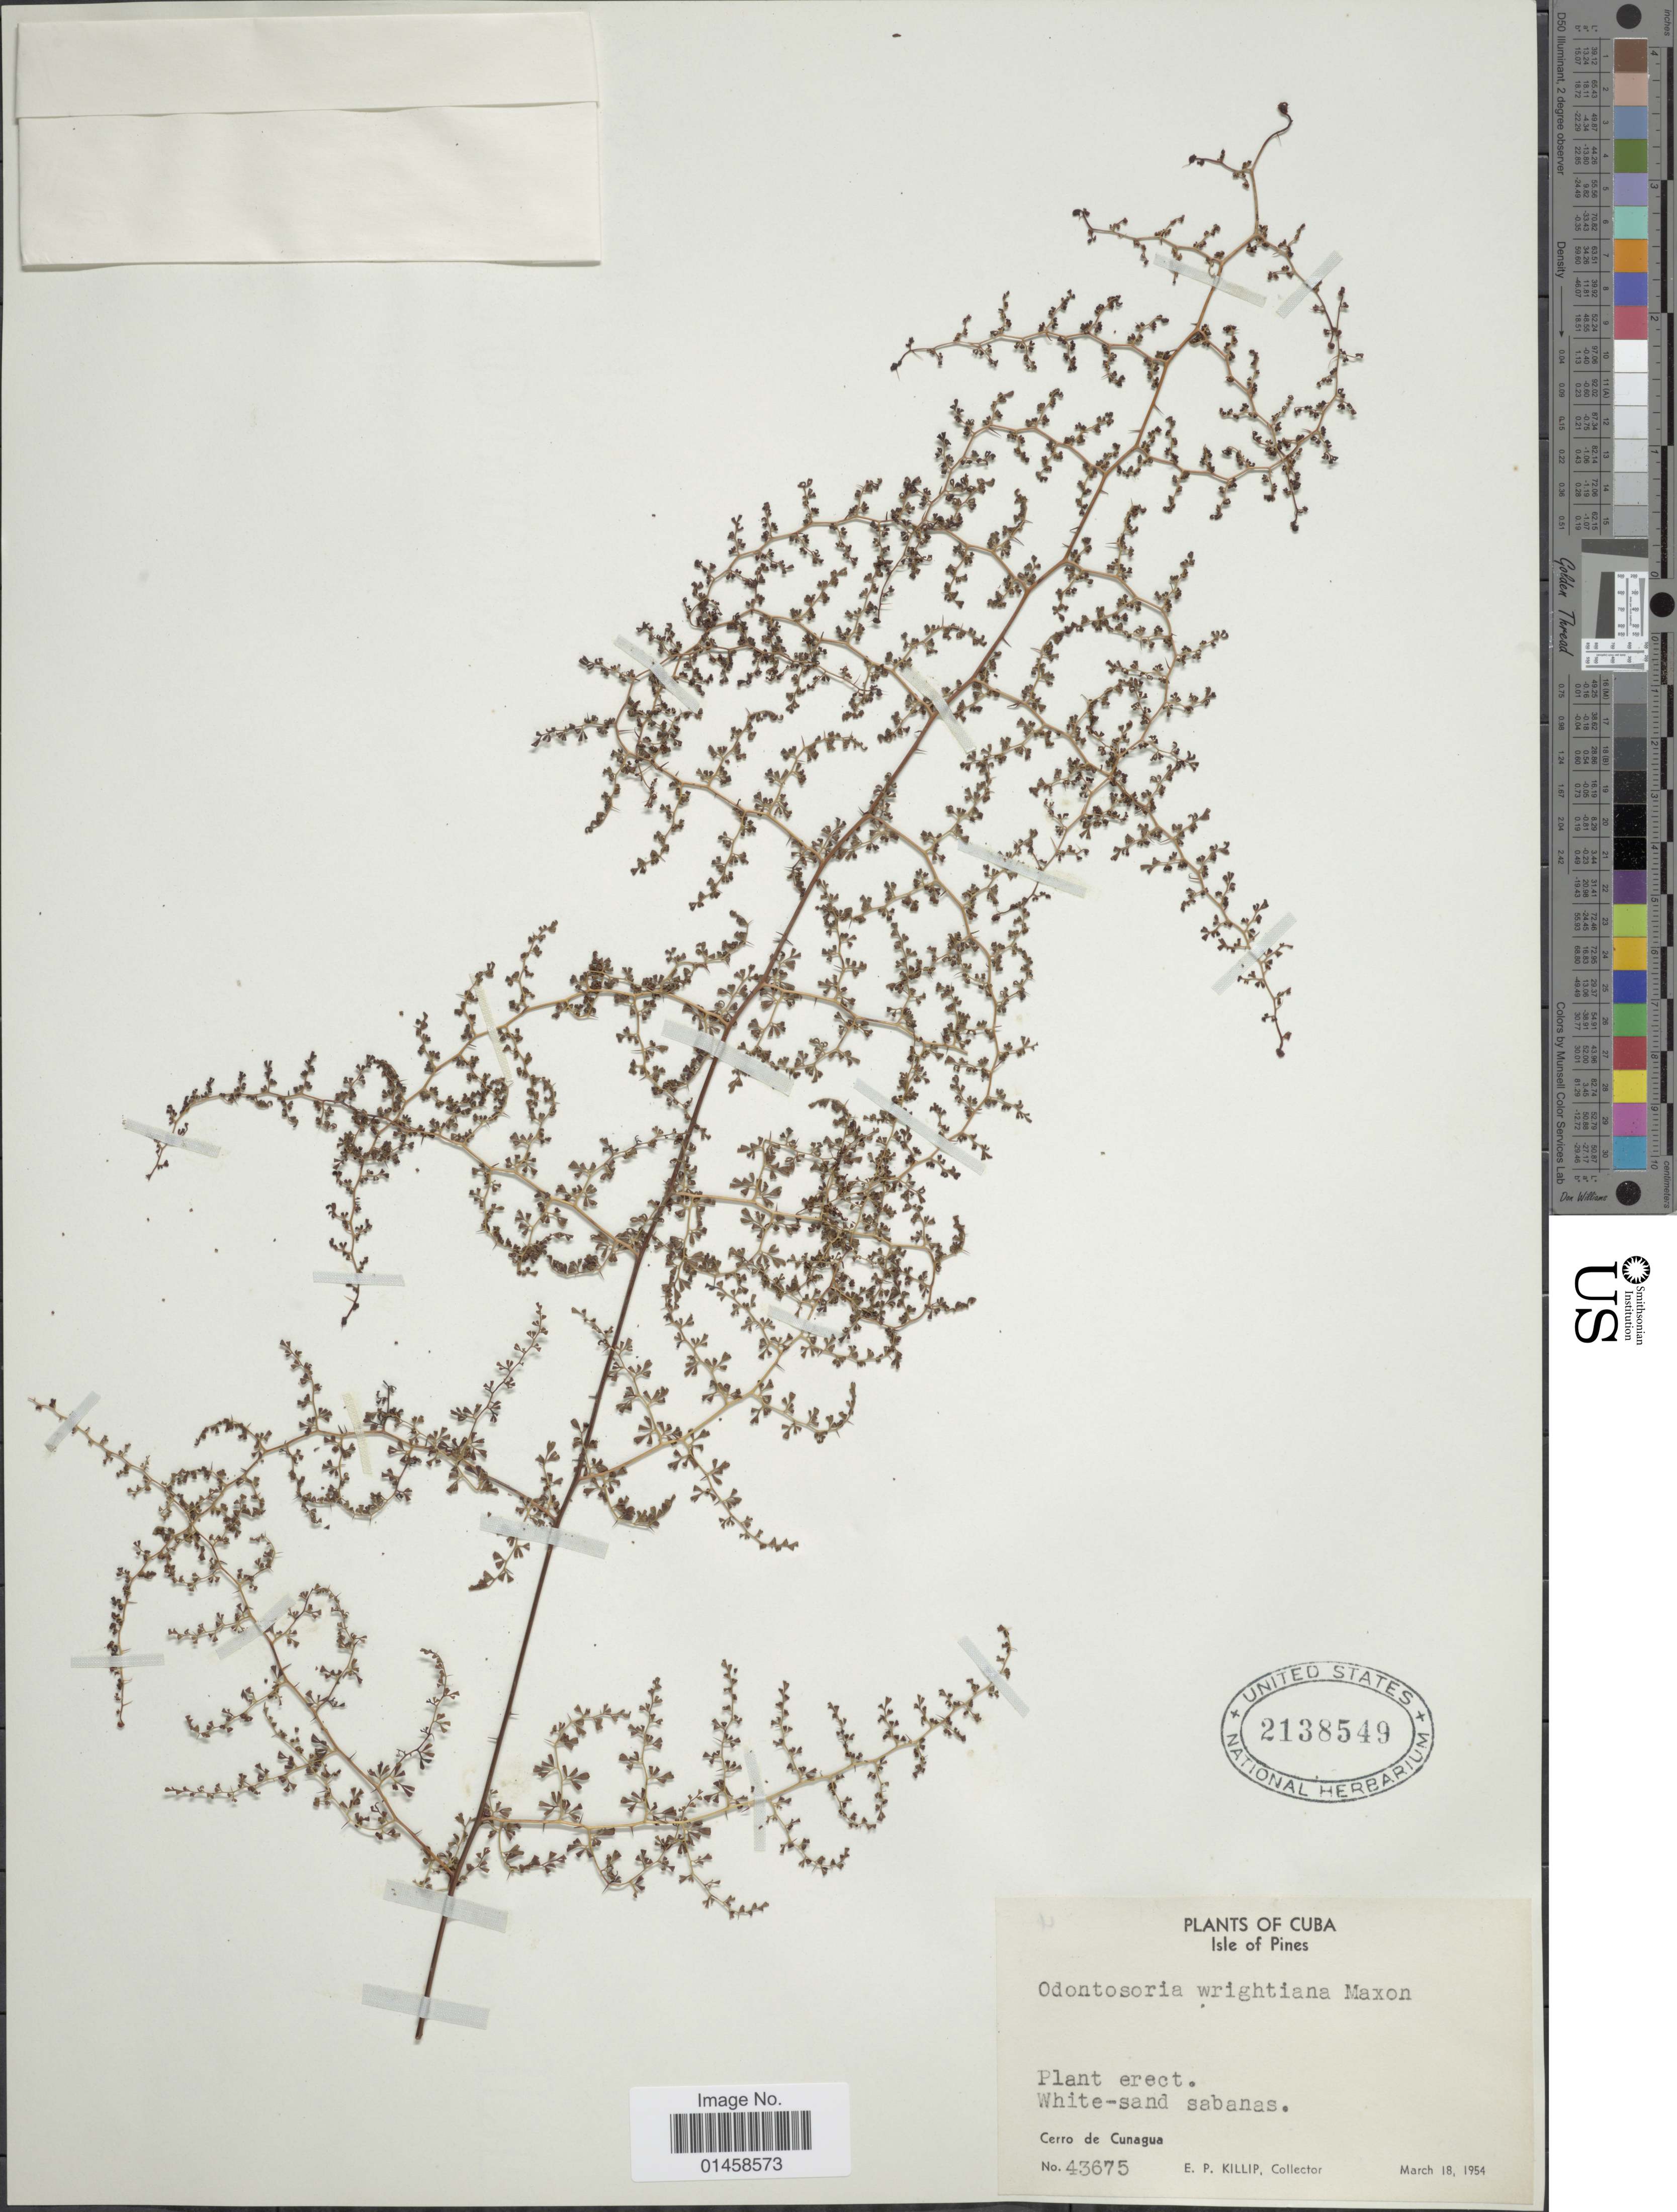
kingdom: Plantae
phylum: Tracheophyta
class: Polypodiopsida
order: Polypodiales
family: Lindsaeaceae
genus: Odontosoria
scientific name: Odontosoria wrightiana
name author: Maxon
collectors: E. P. Killip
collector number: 43675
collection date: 1954-03-18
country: Cuba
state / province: Isla de la Juventud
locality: Isle of Pines, Cerro de Cunagua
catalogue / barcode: US 2138549